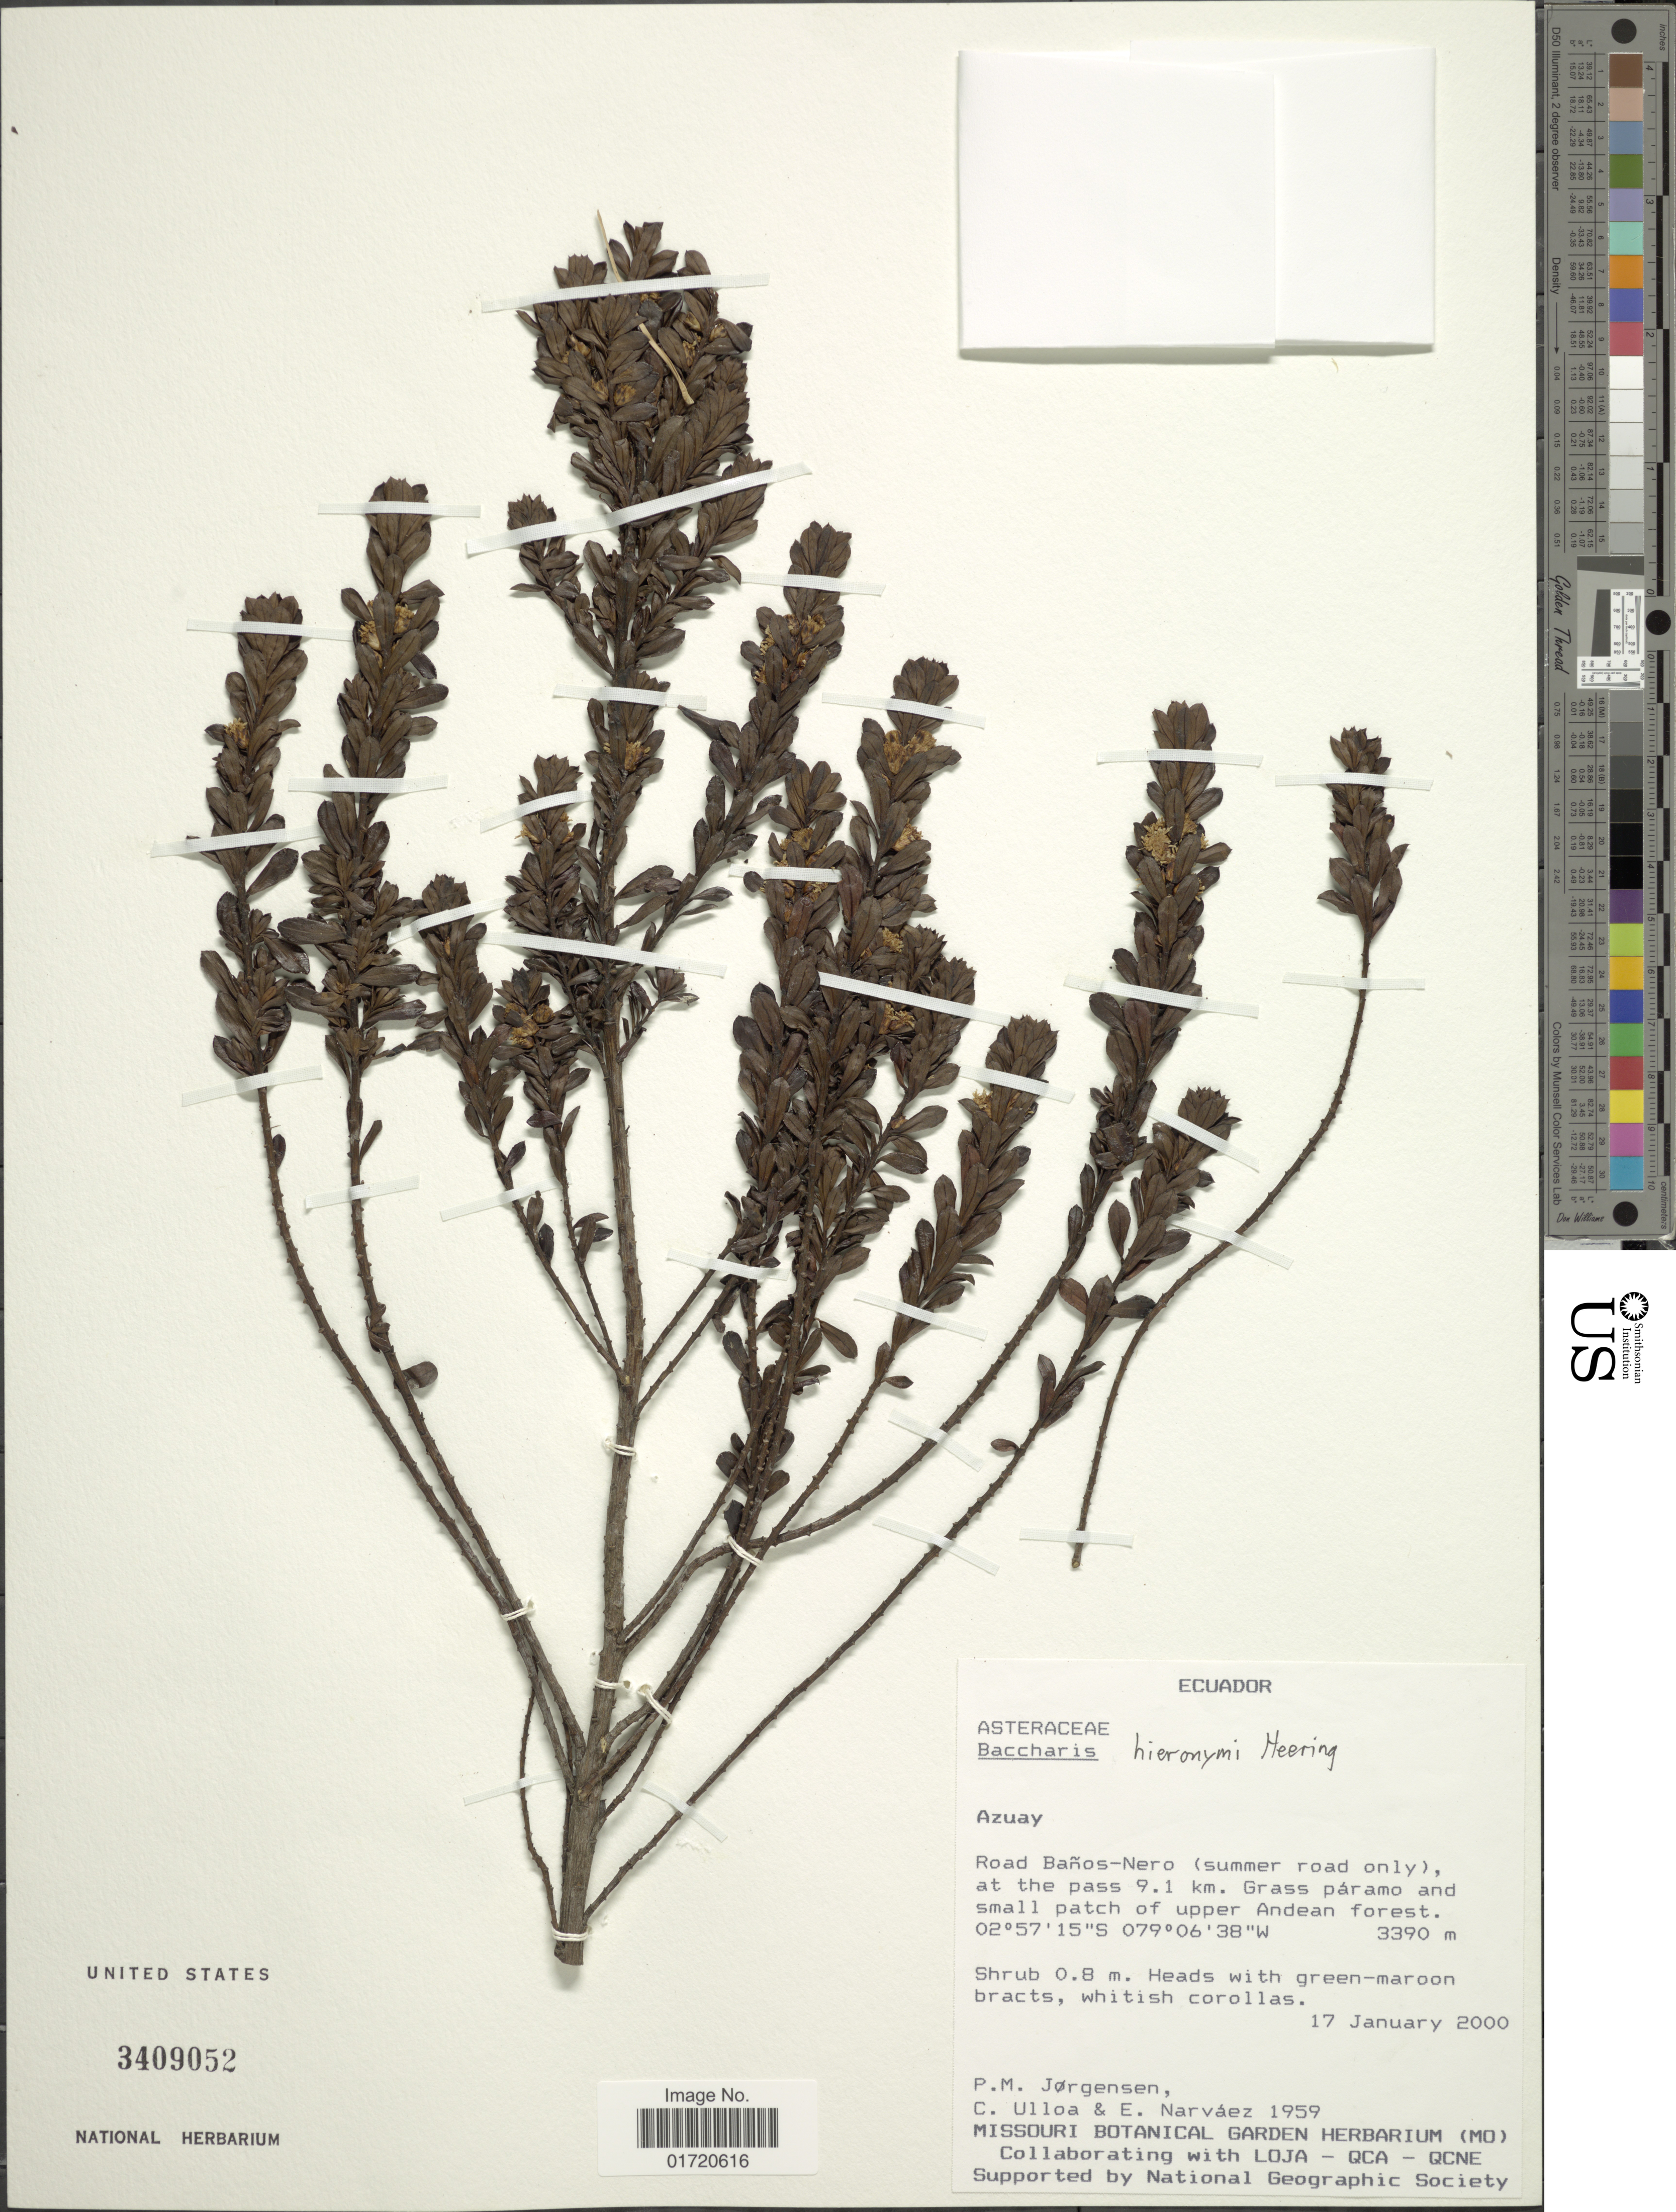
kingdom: Plantae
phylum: Tracheophyta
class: Magnoliopsida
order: Asterales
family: Asteraceae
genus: Baccharis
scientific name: Baccharis hieronymi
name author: Heering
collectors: P. M. Jørgensen, C. Ulloa & E. Narváez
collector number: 1959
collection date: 2000-01-17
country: Ecuador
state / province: Azuay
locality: Road Banos-Nero (summer road only), at the pass 9.1 km grass paramo and small patch of upper Andean forest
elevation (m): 3390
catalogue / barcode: US 3409052